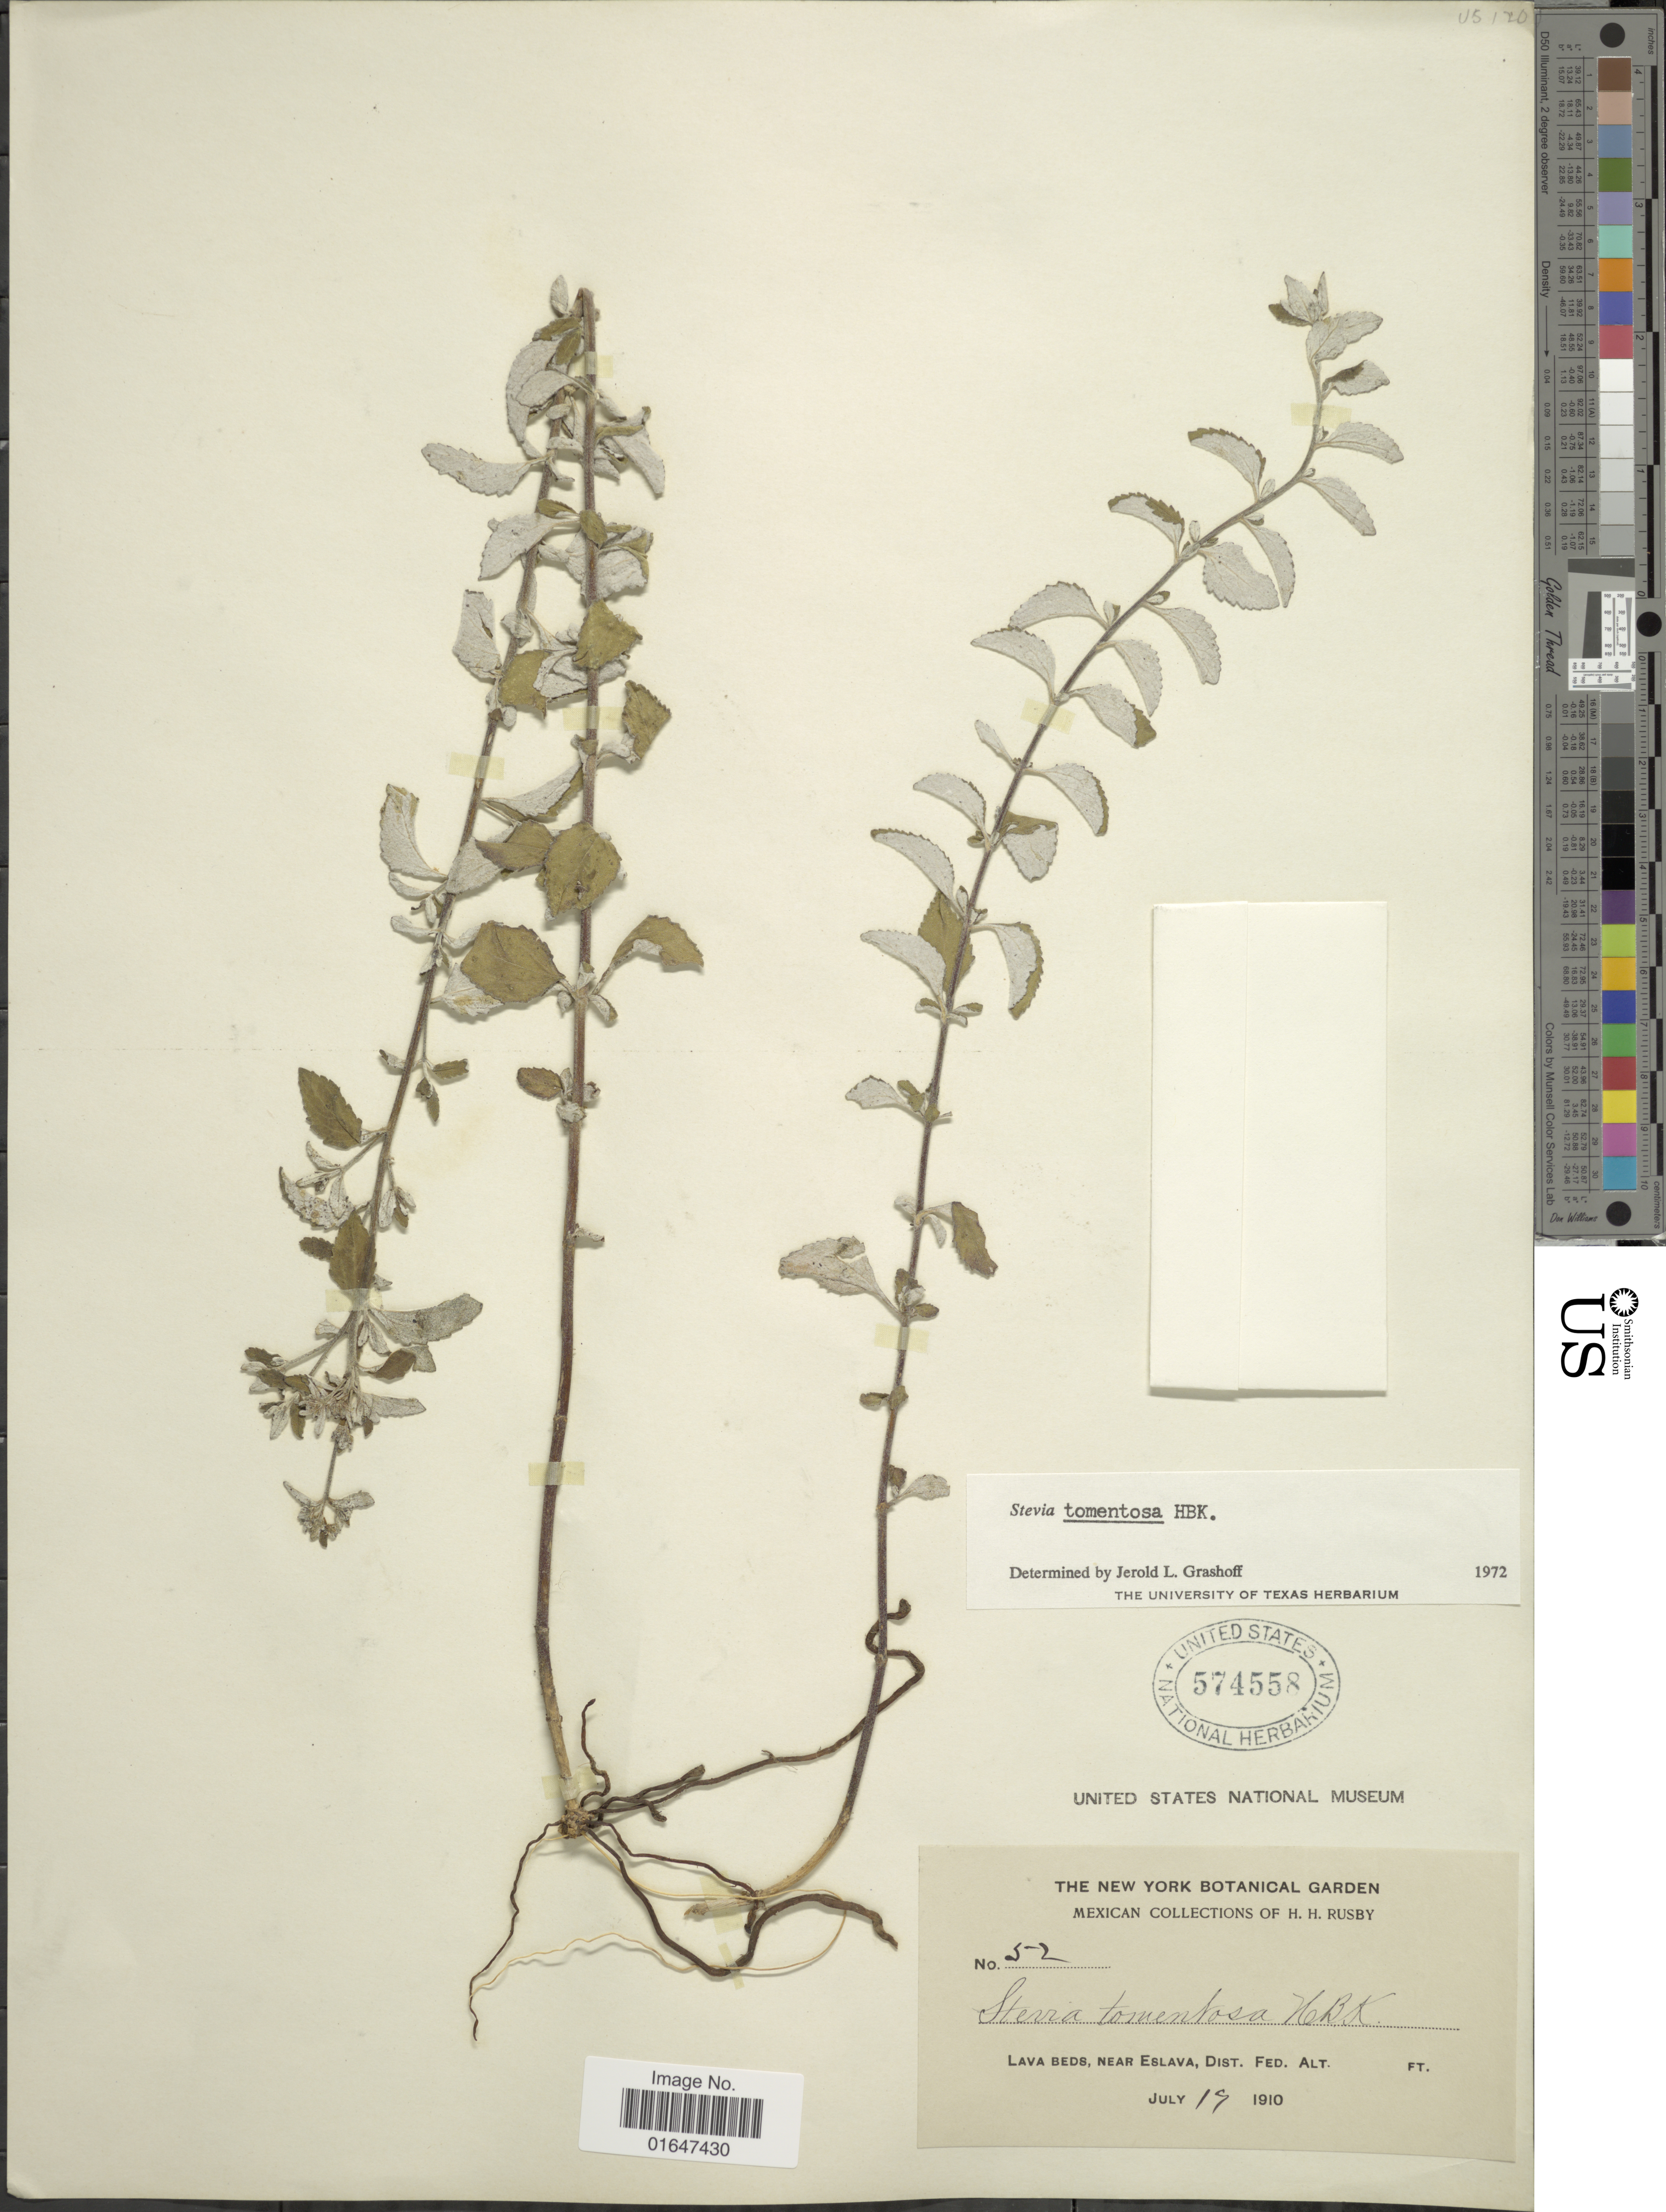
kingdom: Plantae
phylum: Tracheophyta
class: Magnoliopsida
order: Asterales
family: Asteraceae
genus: Stevia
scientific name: Stevia tomentosa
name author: Kunth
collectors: H. H. Rusby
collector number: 52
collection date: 1910-07-19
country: Mexico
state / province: Distrito Federal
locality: Lava beds, near Eslava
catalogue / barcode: US 574558